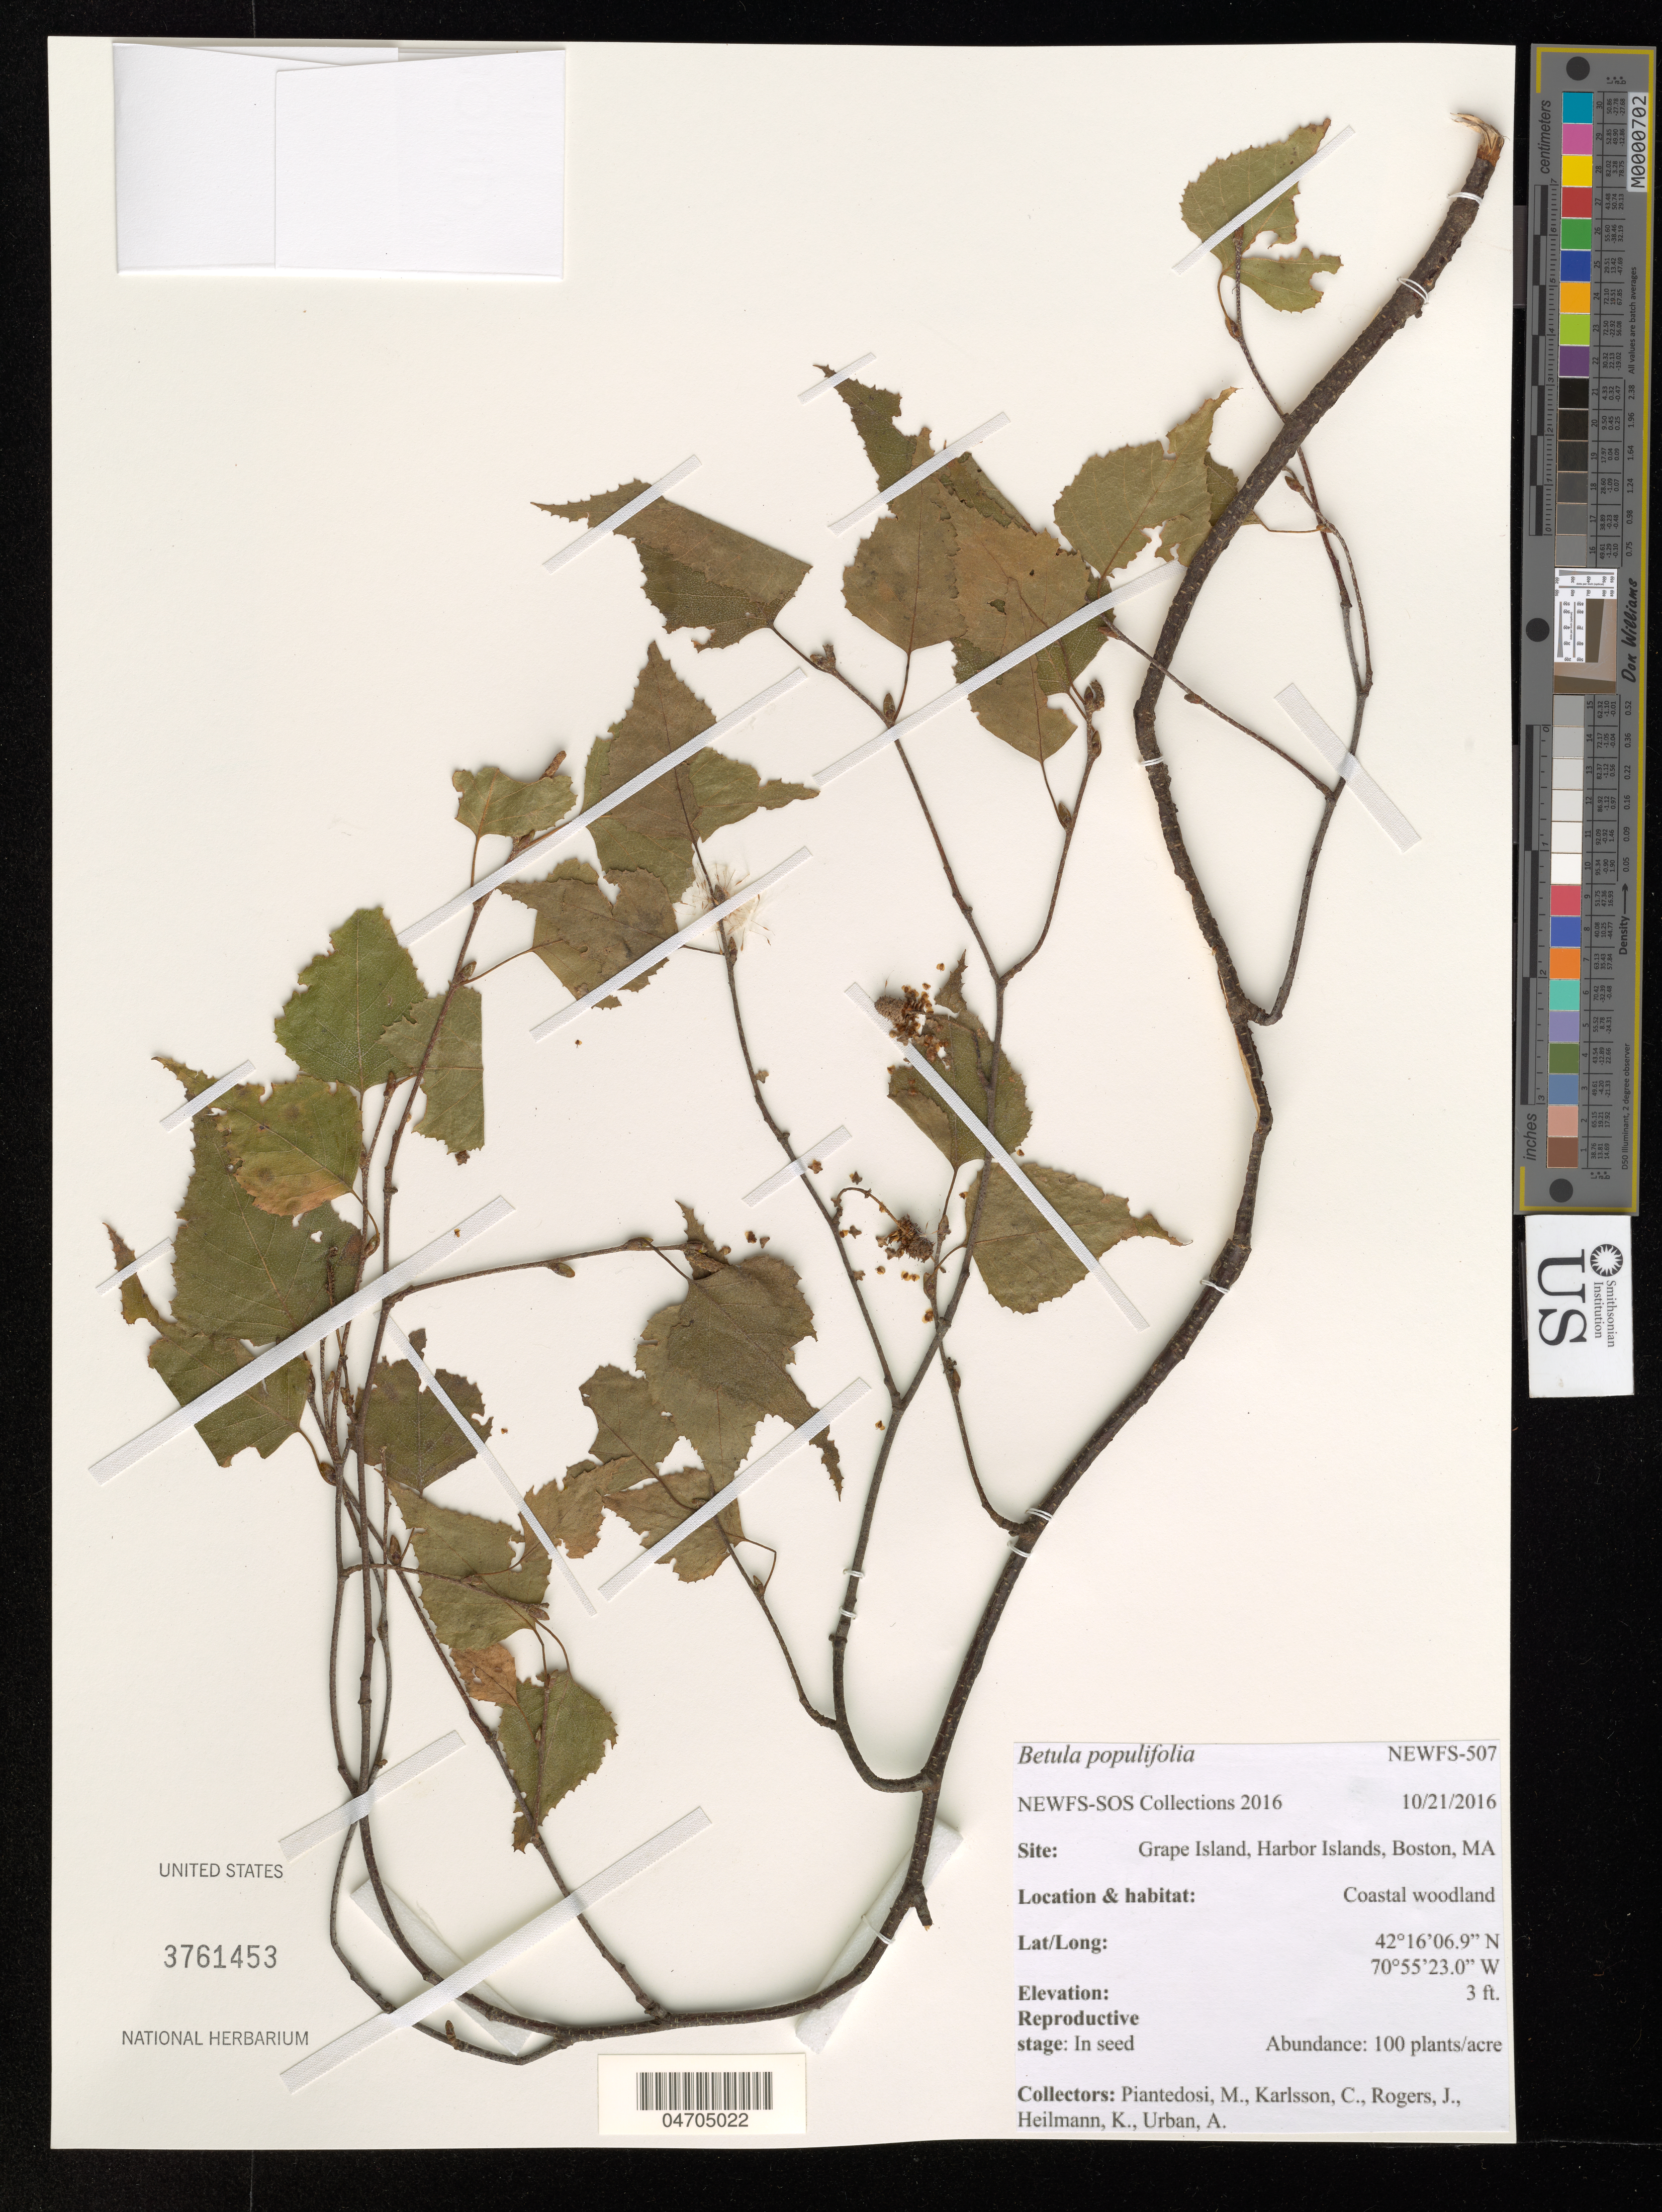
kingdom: Plantae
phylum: Tracheophyta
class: Magnoliopsida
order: Fagales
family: Betulaceae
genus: Betula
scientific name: Betula populifolia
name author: Marshall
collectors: M. Piantedosi, C. Karlsson, J. Rogers, K. Heilmann & A. Urban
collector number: NEWFS-507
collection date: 2016-10-21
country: United States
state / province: Massachusetts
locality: Grape Island, Harbor Islands, Boston.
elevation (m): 1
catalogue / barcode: US 3761453